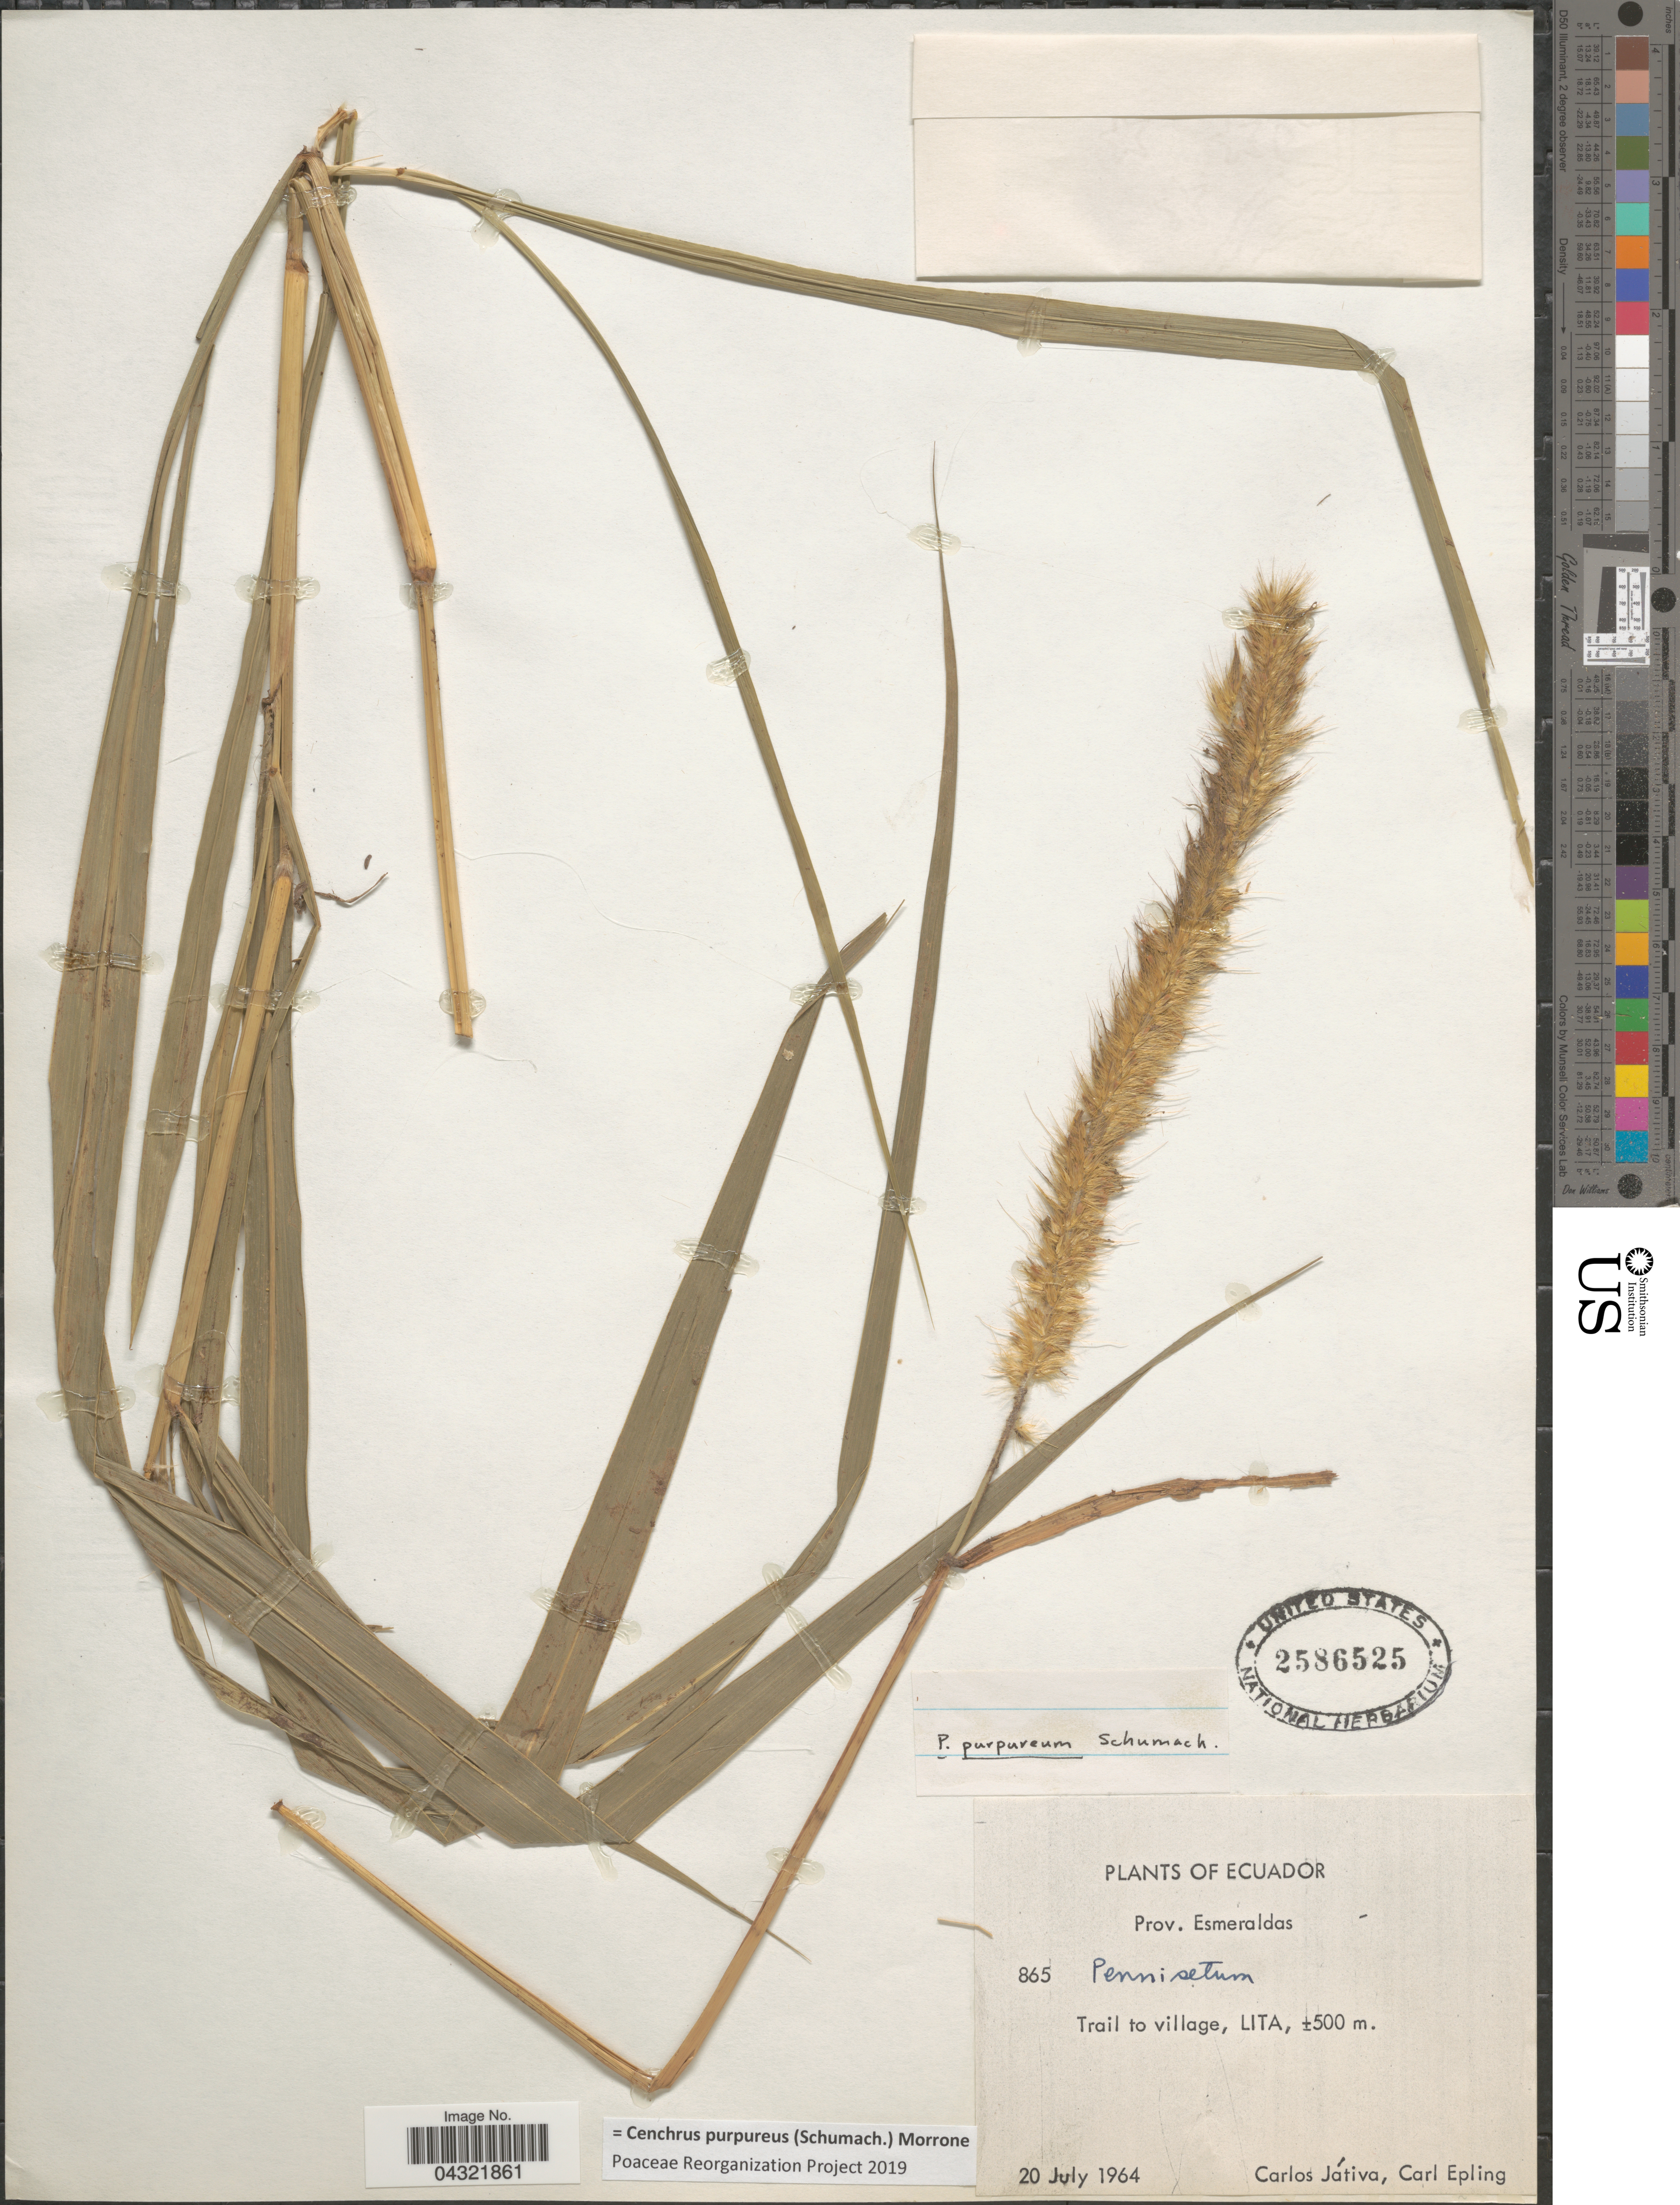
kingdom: Plantae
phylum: Tracheophyta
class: Liliopsida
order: Poales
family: Poaceae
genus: Cenchrus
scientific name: Cenchrus purpureus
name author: (Schumach.) Morrone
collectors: C. D. Játiva & C. C. Epling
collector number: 865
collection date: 1964-07-20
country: Ecuador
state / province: Esmeraldas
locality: Trail to village, LITA.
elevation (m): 500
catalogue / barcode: US 2586525